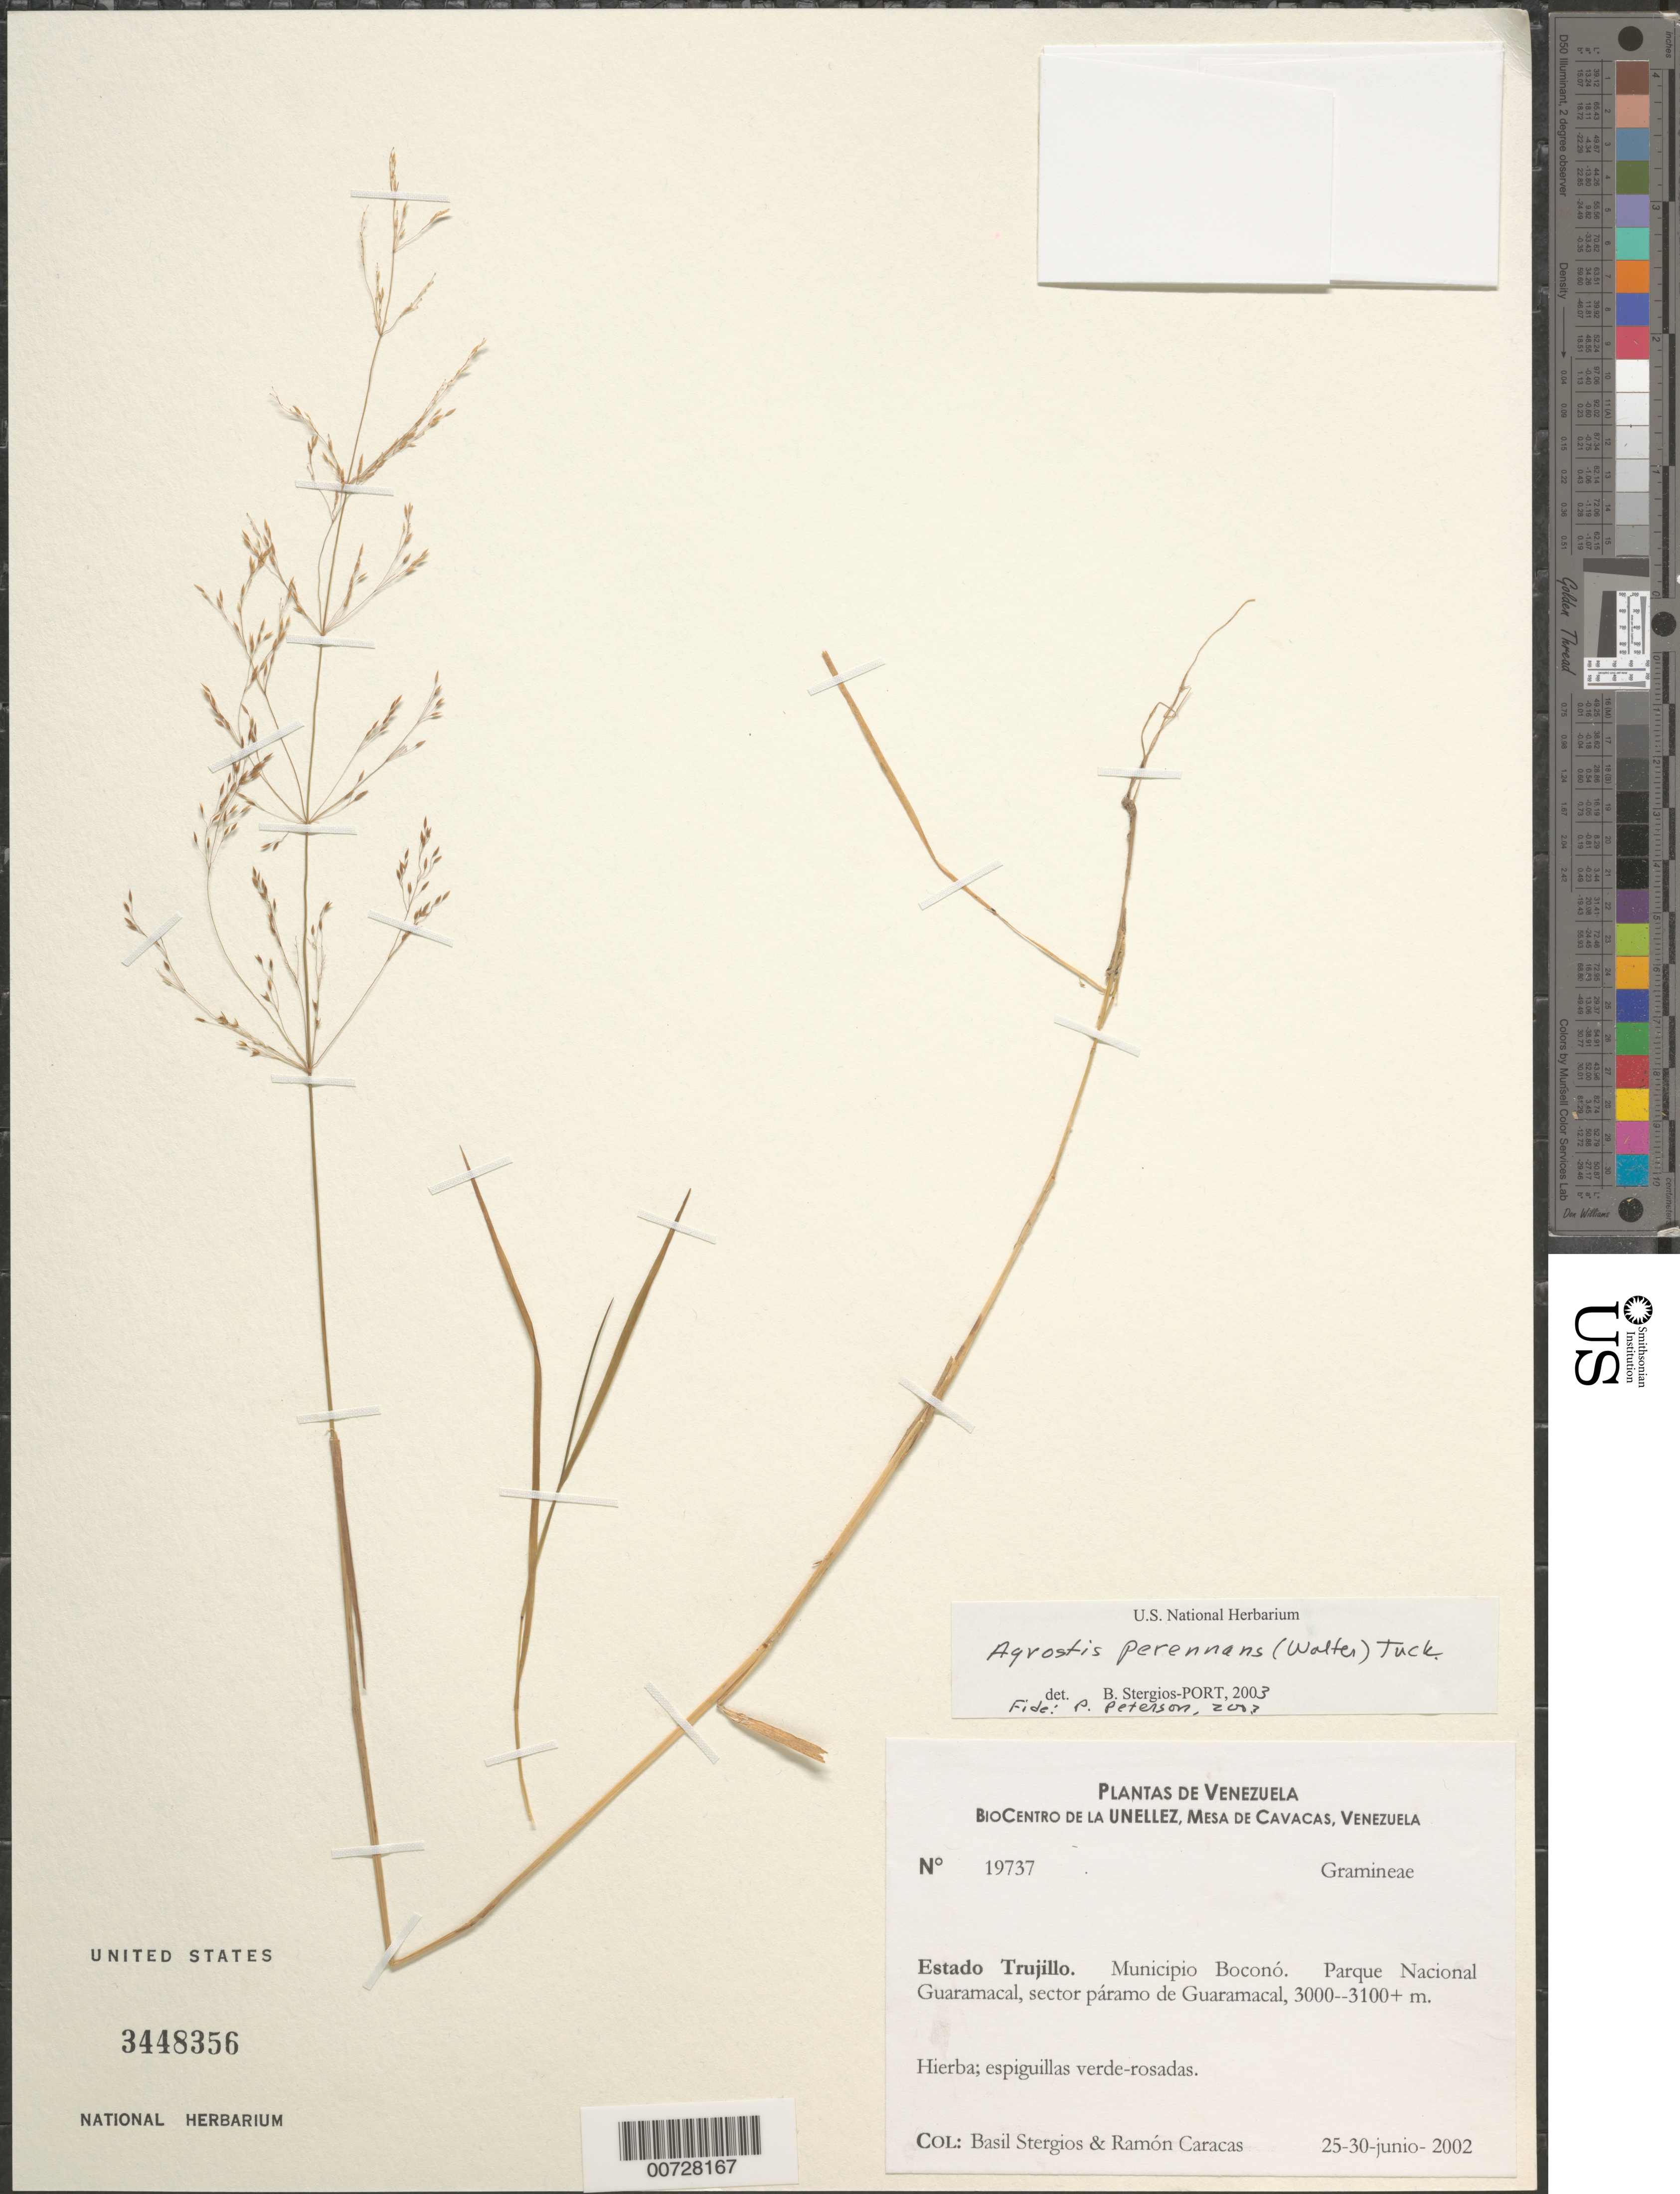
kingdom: Plantae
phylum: Tracheophyta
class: Liliopsida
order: Poales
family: Poaceae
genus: Agrostis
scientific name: Agrostis perennans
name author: (Walter) Tuck.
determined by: Stergios, B. G.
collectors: B. G. Stergios & R. Caracas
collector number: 19737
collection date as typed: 25 Jun 2002 to 30 Jun 2002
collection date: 2002-06-25/2002-06-30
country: Venezuela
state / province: Trujillo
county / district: Boconó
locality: Parque Nacional Guaramacal, páramo de Guaramacal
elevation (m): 3000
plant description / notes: PORT, US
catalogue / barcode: US 3448356